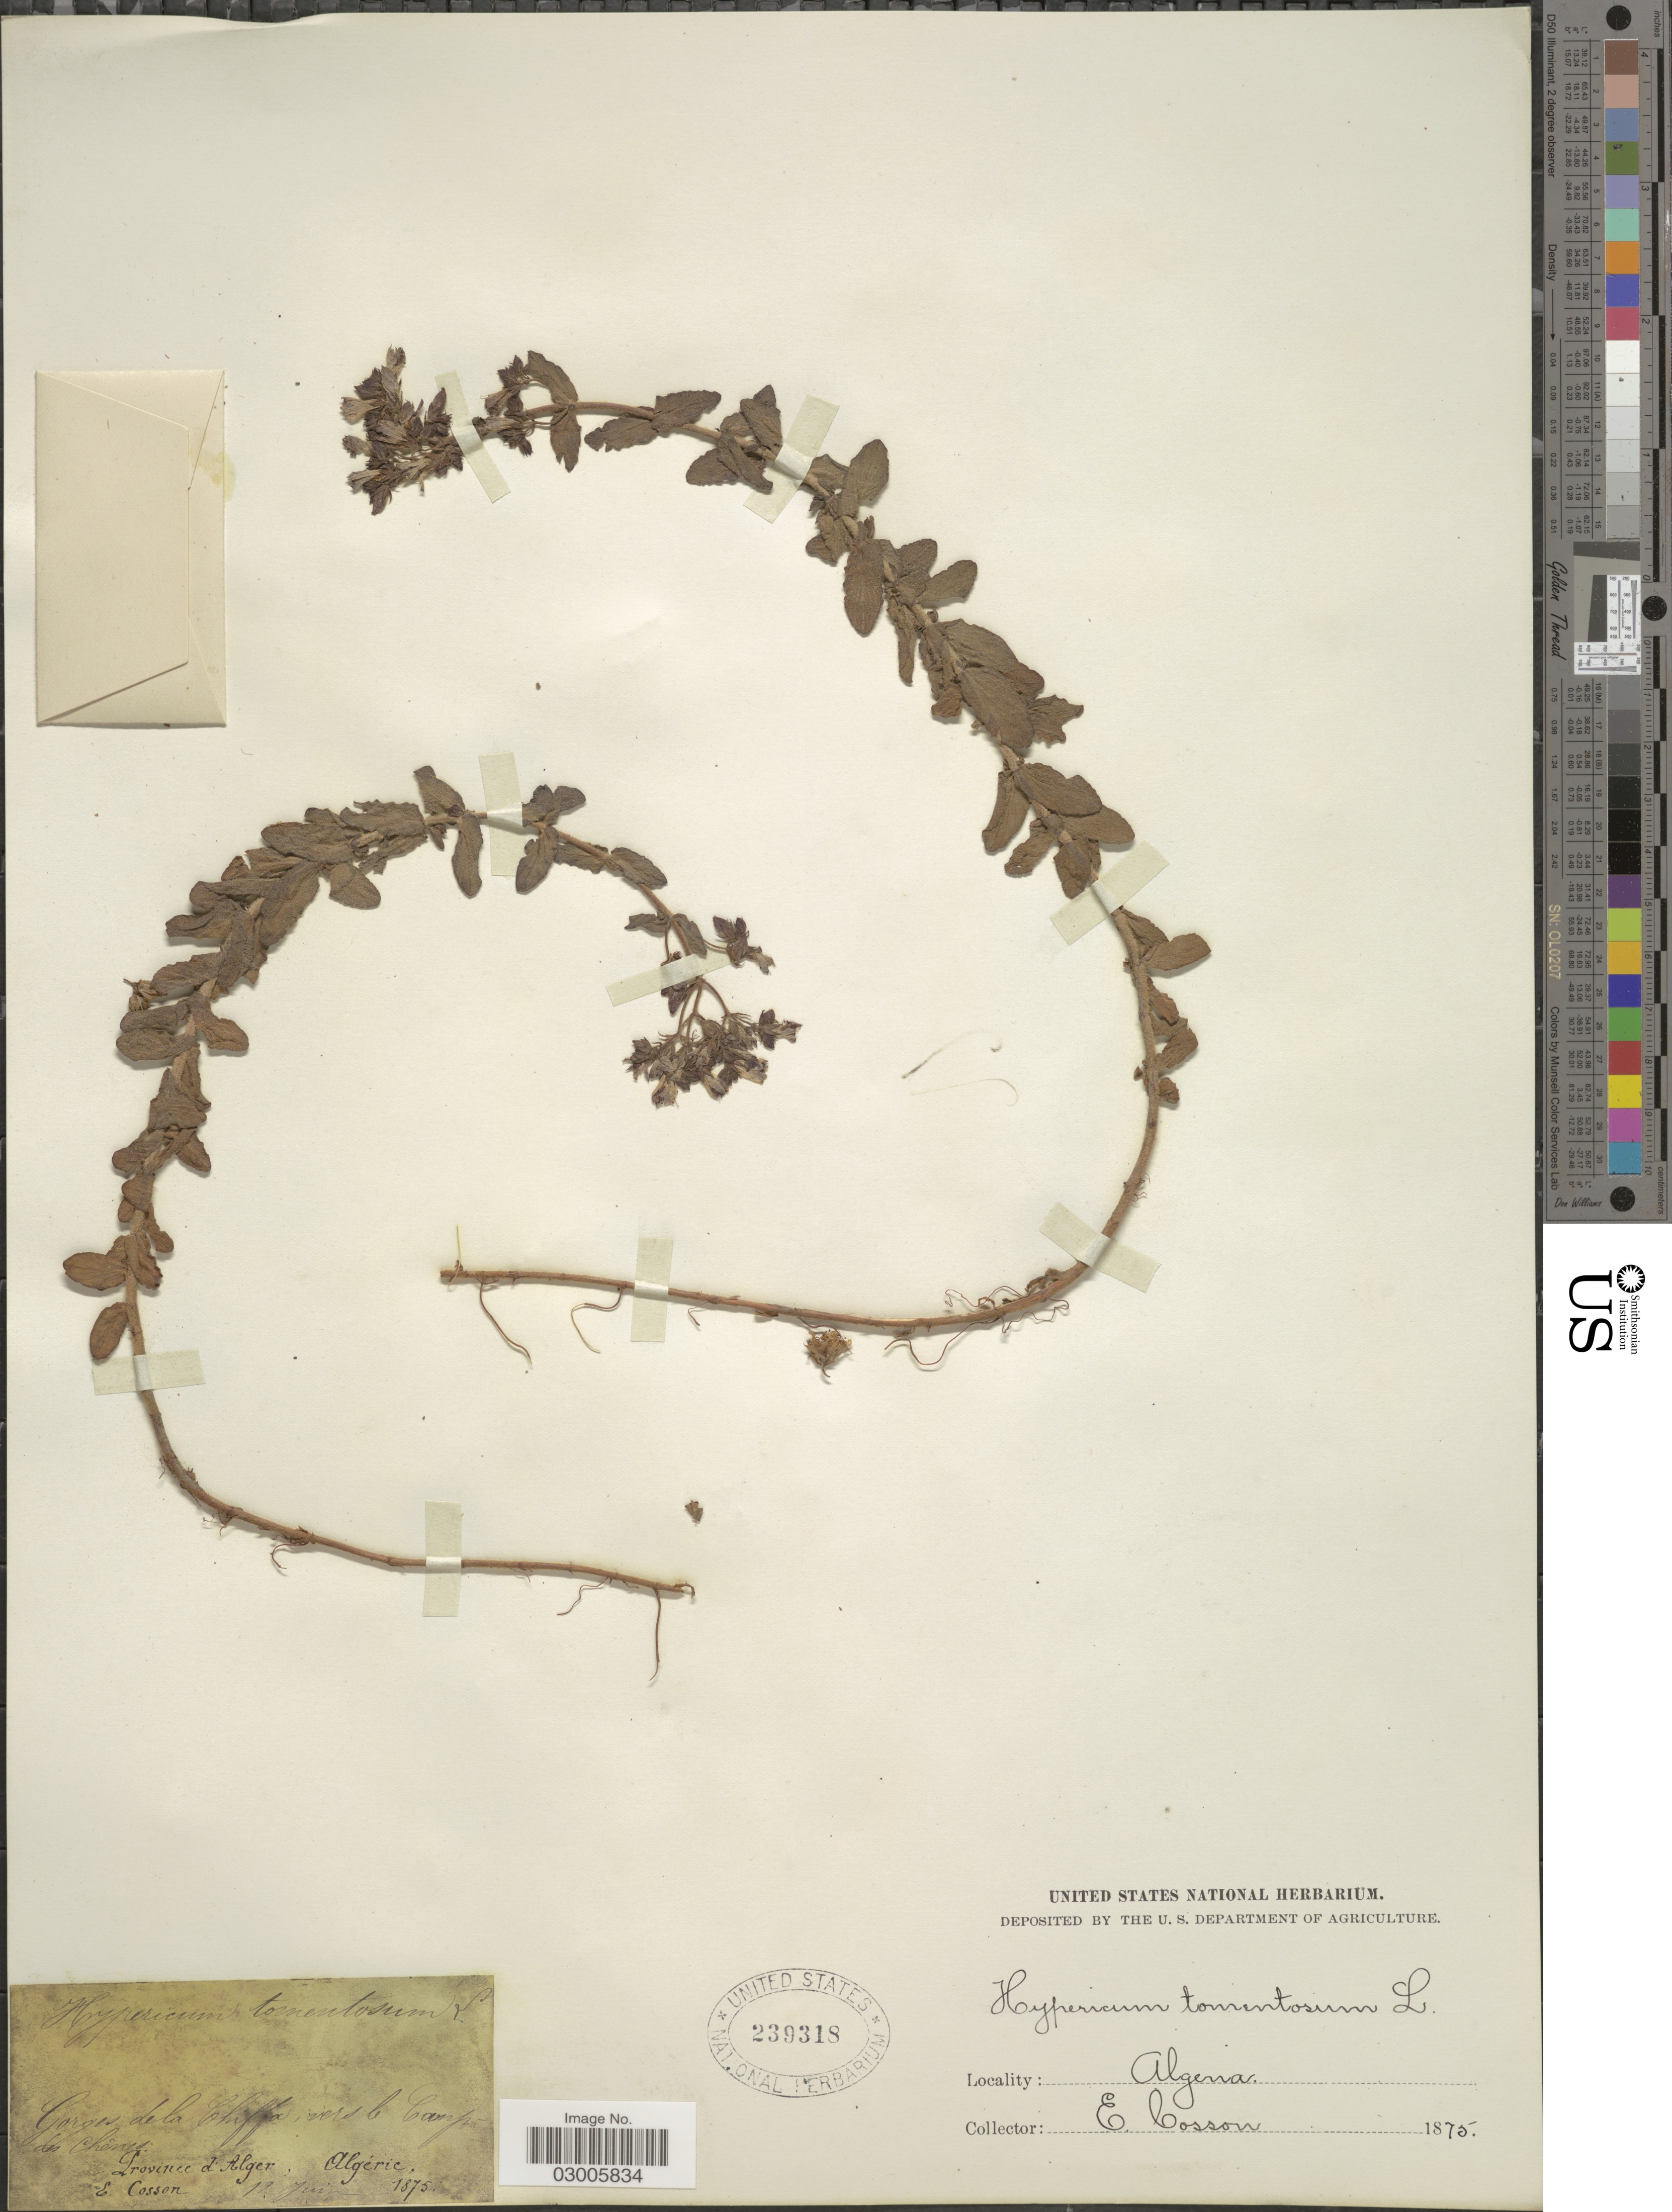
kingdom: Plantae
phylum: Tracheophyta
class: Magnoliopsida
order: Malpighiales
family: Hypericaceae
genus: Hypericum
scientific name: Hypericum tomentosum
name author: L.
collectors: E. Cosson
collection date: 1875-06-12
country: Algeria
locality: Gorges de la Chiffa, vers le Camp des Chênes. Province d'Alger.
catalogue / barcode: US 239318